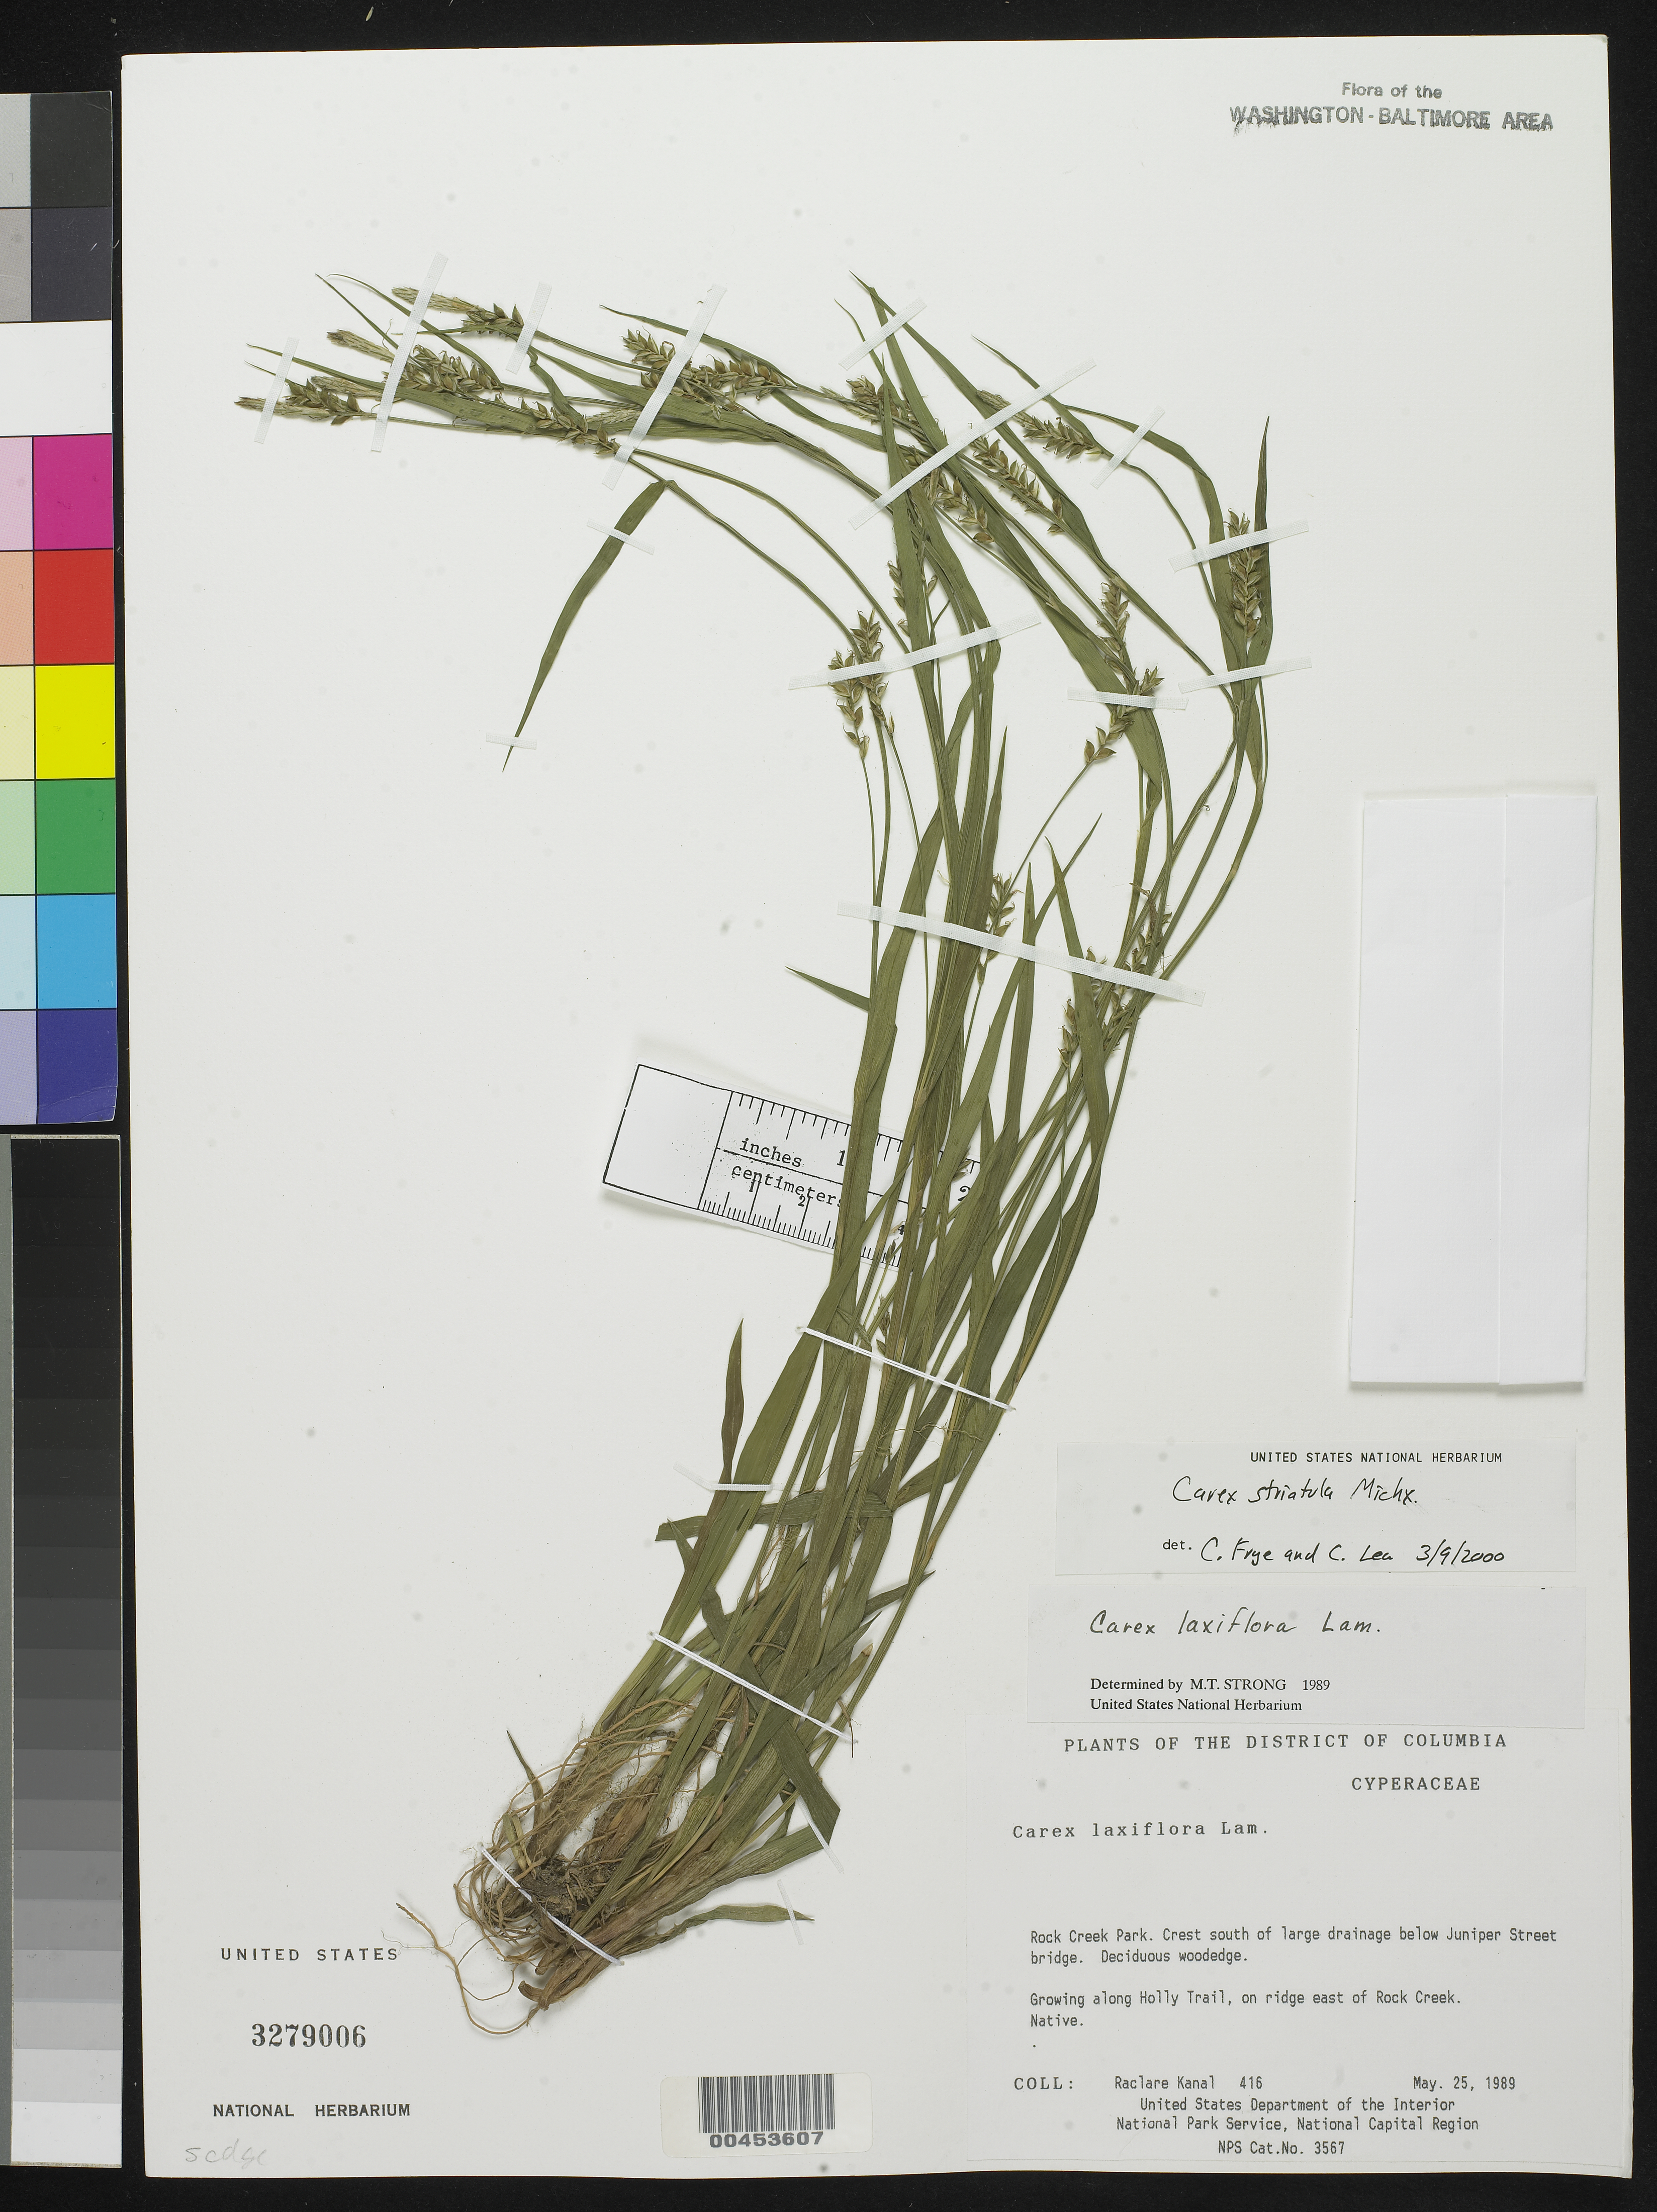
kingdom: Plantae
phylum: Tracheophyta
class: Liliopsida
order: Poales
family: Cyperaceae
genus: Carex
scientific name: Carex striatula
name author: Michx.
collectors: R. Kanal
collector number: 416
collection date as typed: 25 May 1989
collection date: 1989-05-25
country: United States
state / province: District of Columbia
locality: Rock Creek Park, S of large drainage below Juniper St. Bridge Rock Creek Park & vicinity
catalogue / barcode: US 3279006